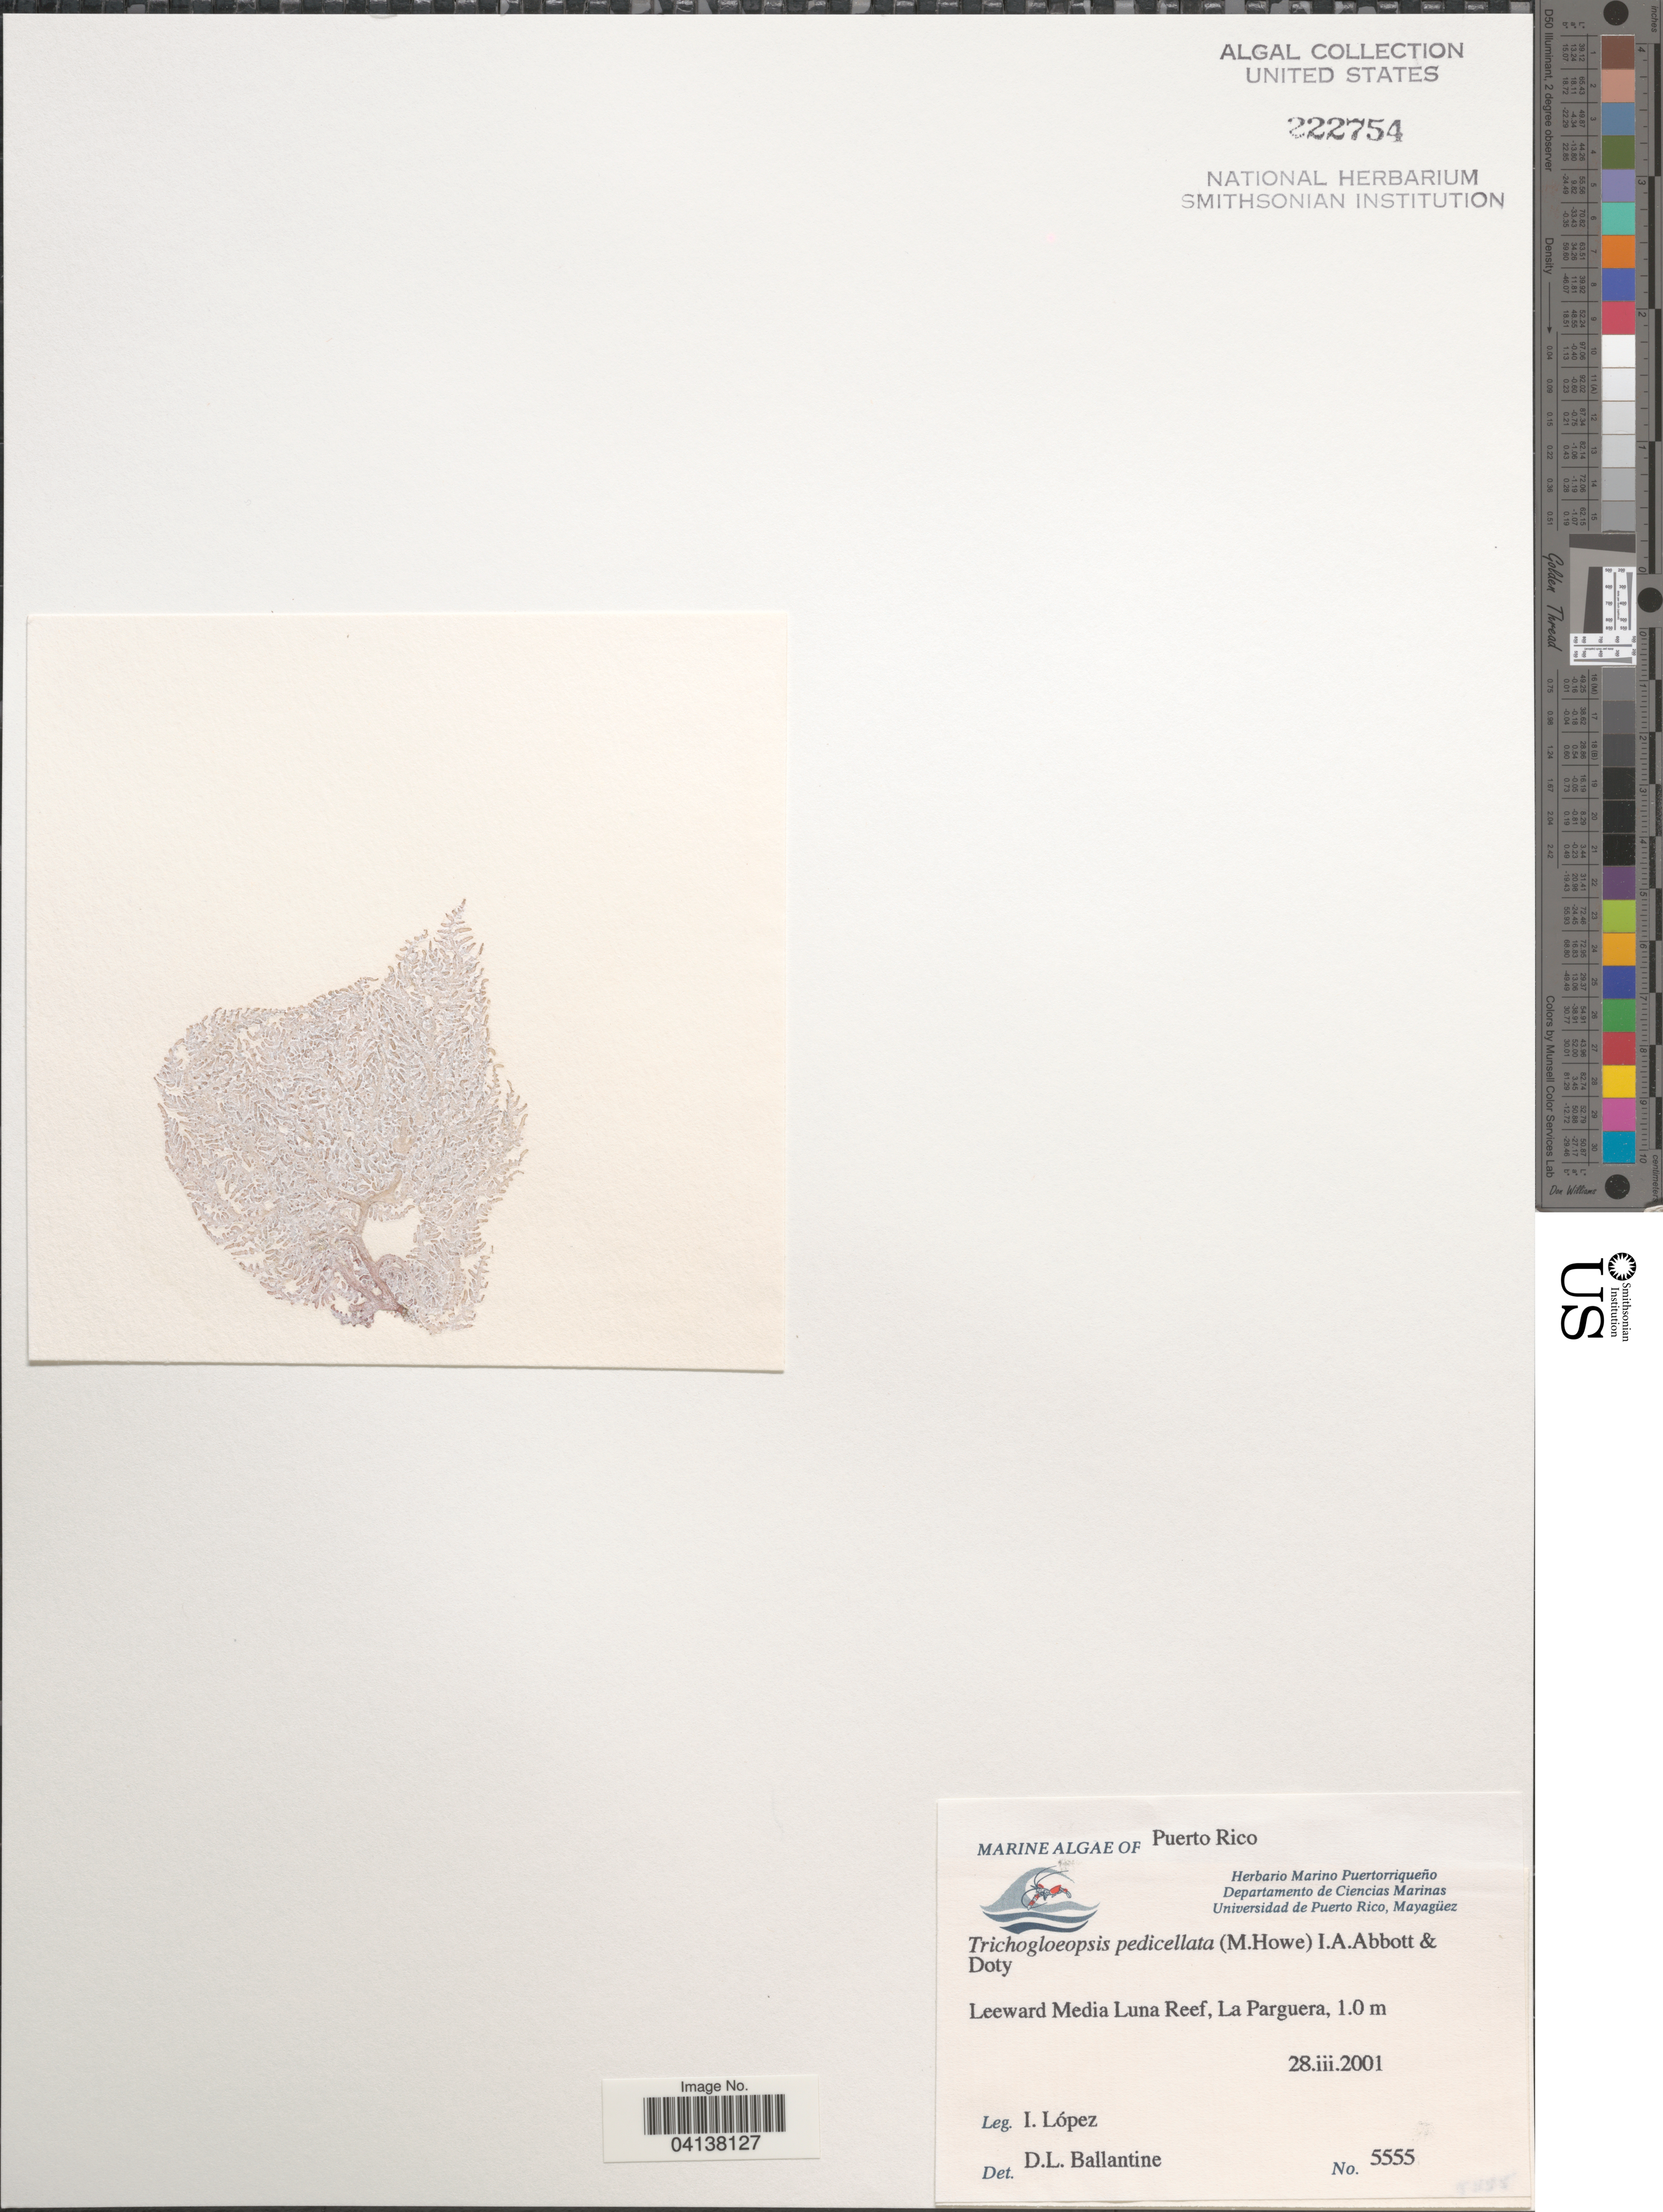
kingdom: Plantae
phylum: Rhodophyta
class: Florideophyceae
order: Nemaliales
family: Liagoraceae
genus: Trichogloeopsis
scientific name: Trichogloeopsis pedicellata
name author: (M. Howe in Britton & Millsp.) I.A. Abbott & Doty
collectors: I. Lopéz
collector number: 5555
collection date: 2001-03-28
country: Puerto Rico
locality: Leeward Media Luna Reef, La Parguera.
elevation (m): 1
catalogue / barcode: US 222754